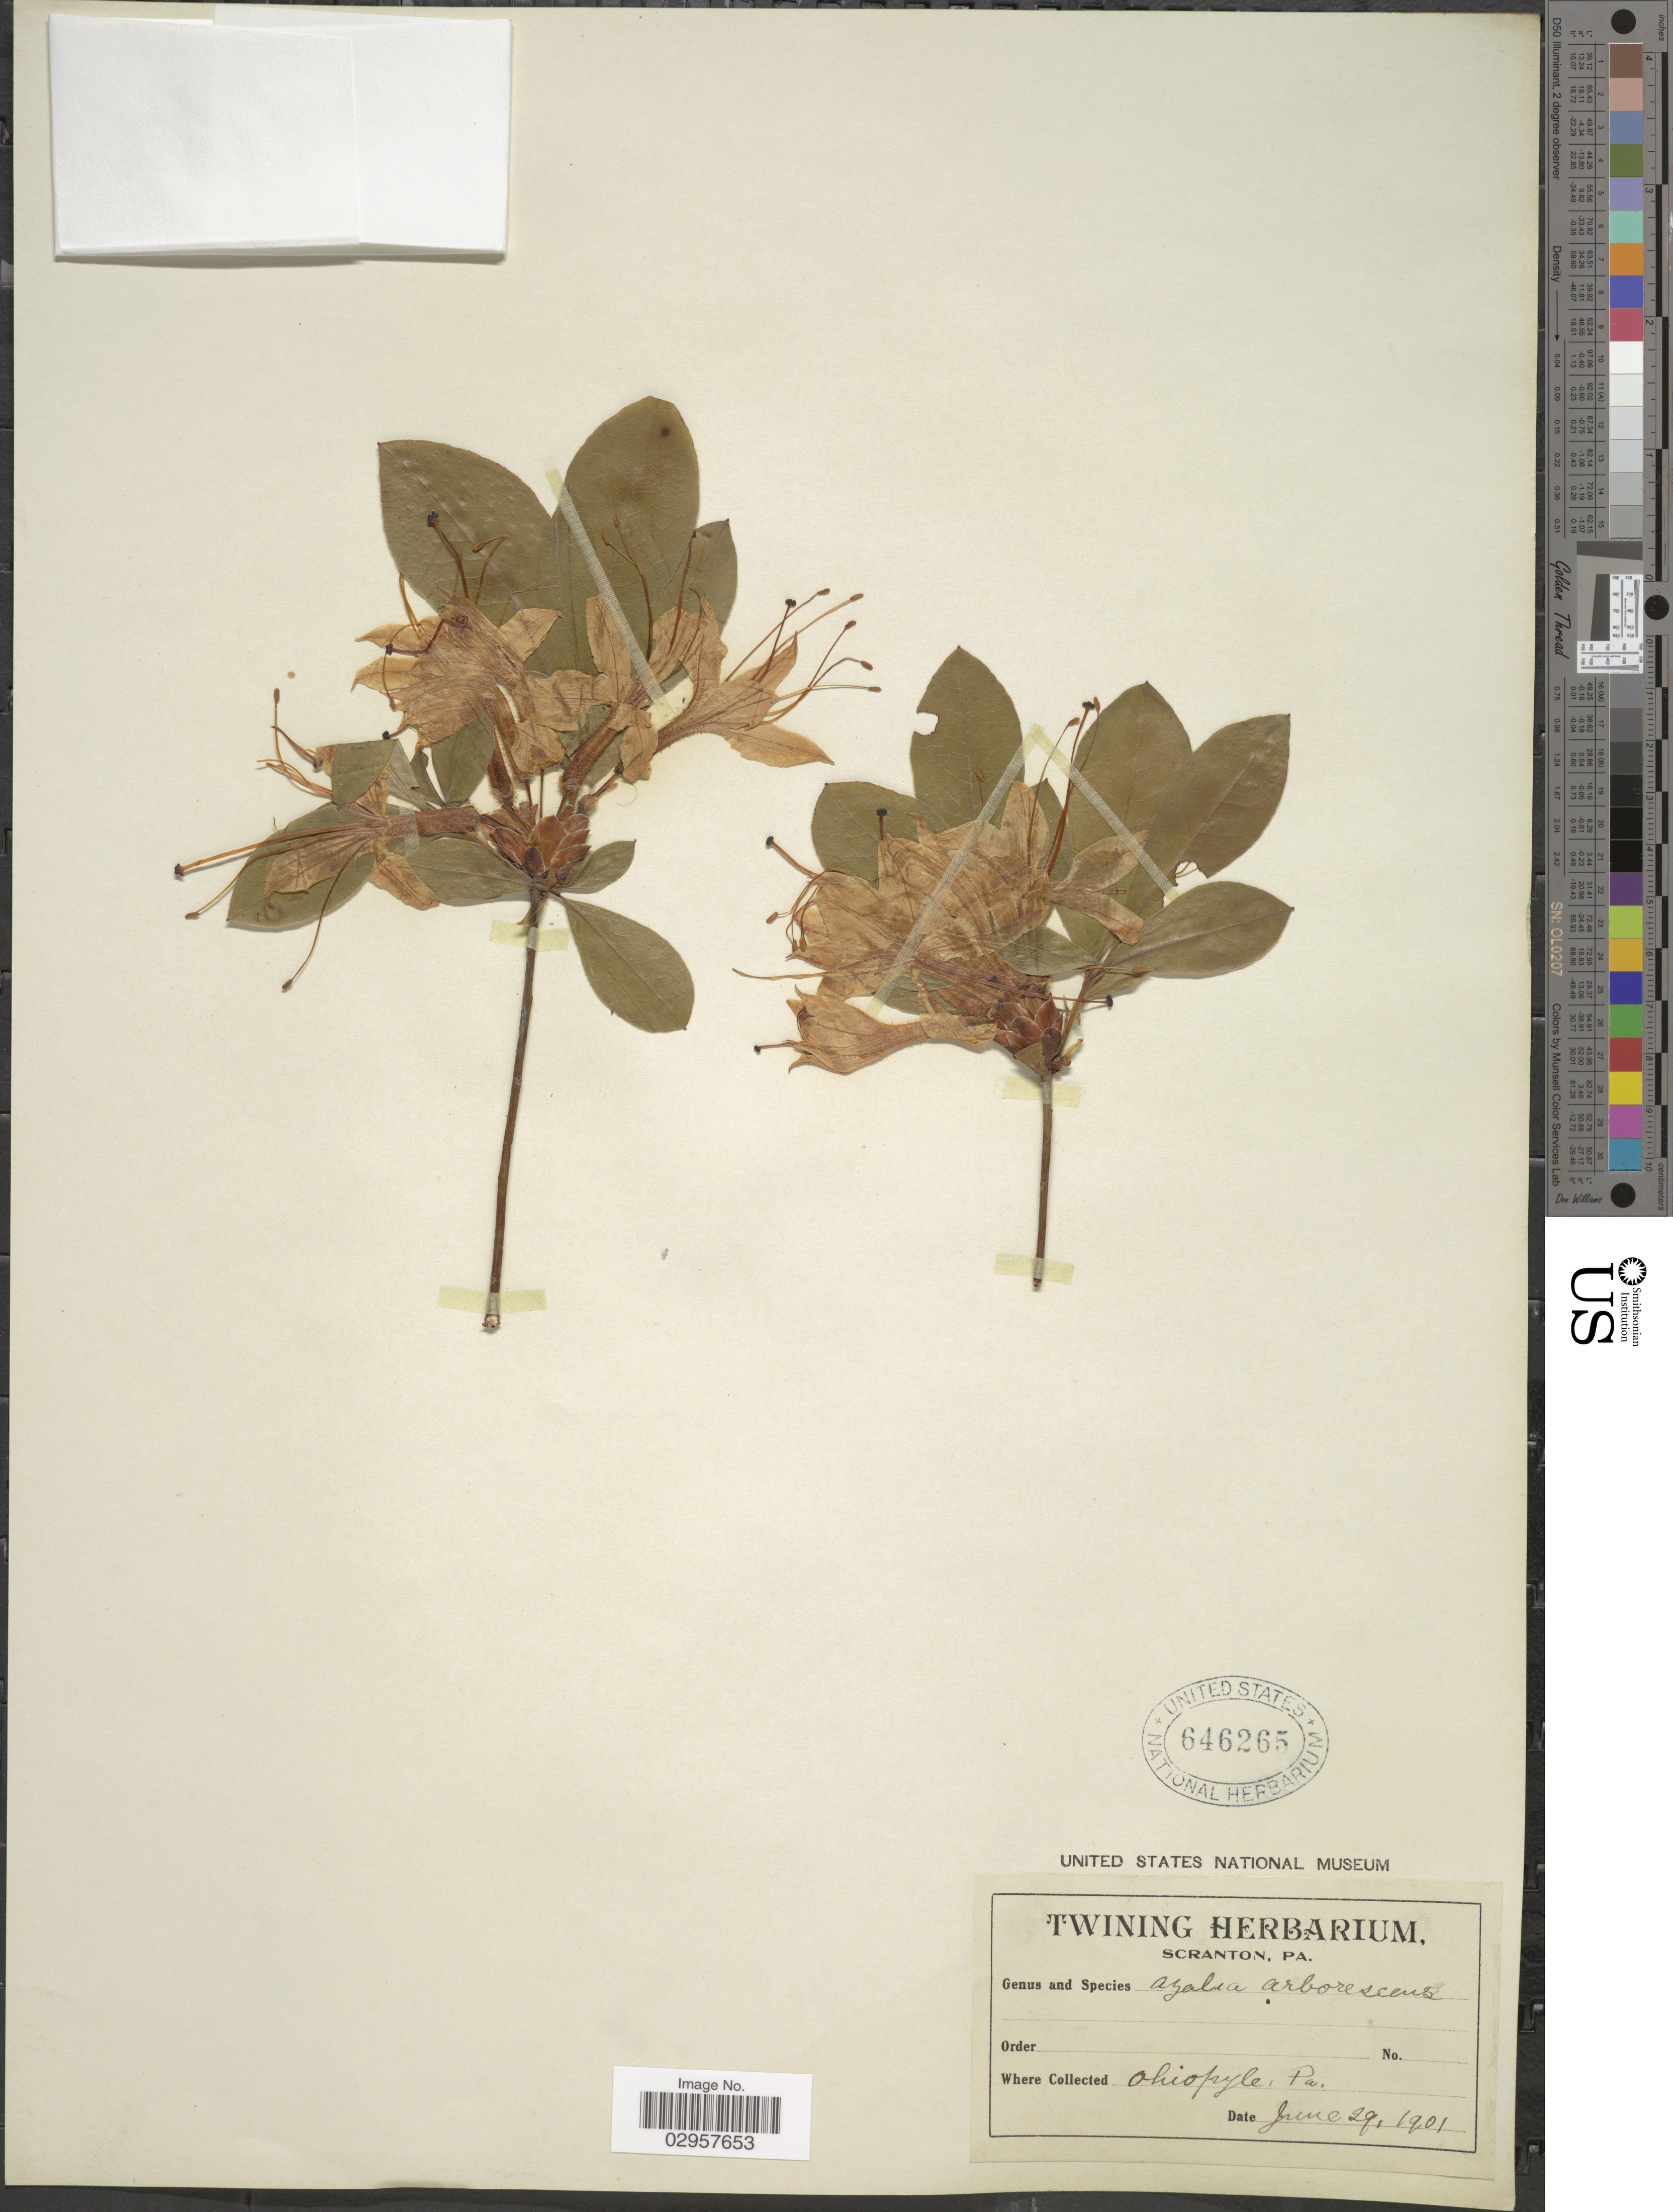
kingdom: Plantae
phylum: Tracheophyta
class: Magnoliopsida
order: Ericales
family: Ericaceae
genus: Rhododendron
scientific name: Rhododendron arborescens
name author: (Pursh) Torr.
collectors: Ex herb. Twining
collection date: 1901-06-29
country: United States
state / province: Pennsylvania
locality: Ohiopyle.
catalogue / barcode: US 646265